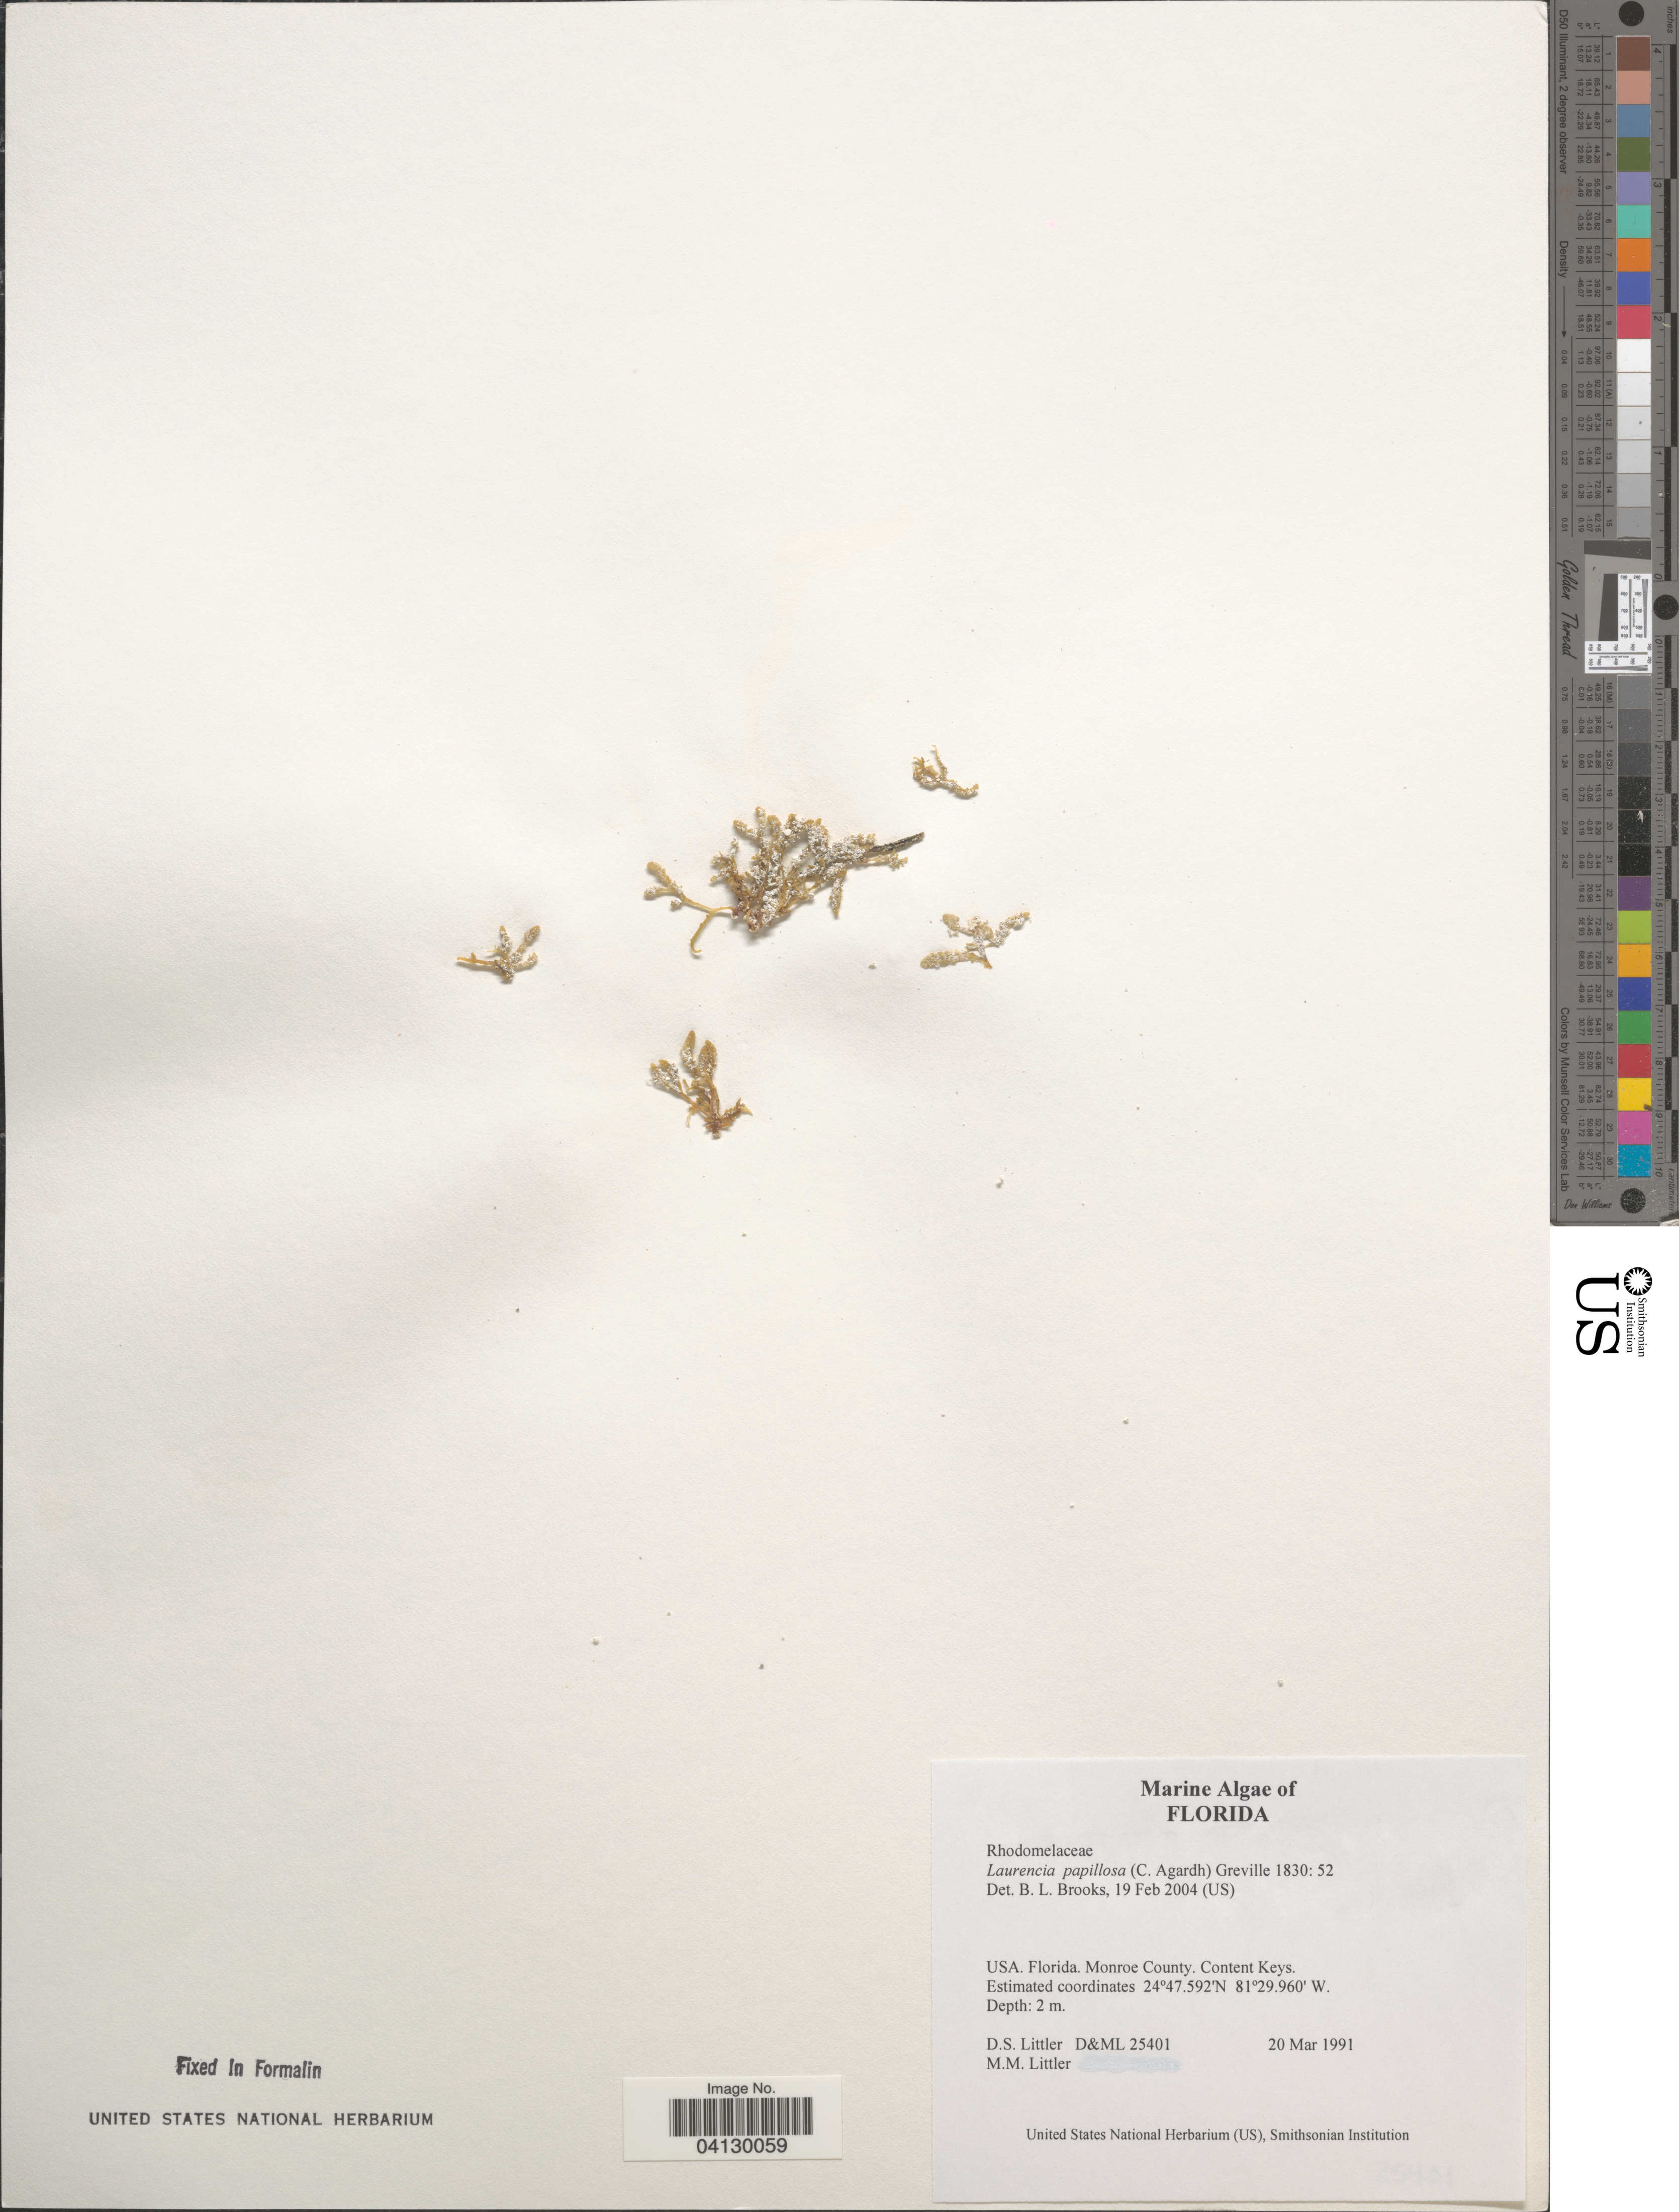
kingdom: Plantae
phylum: Rhodophyta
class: Florideophyceae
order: Ceramiales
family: Rhodomelaceae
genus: Palisada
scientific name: Palisada perforata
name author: (Bory) K.W. Nam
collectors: D. S. Littler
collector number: D&ML 25401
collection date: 1991-03-20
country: United States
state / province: Florida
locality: Monroe County. Content Keys.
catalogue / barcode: US 328832